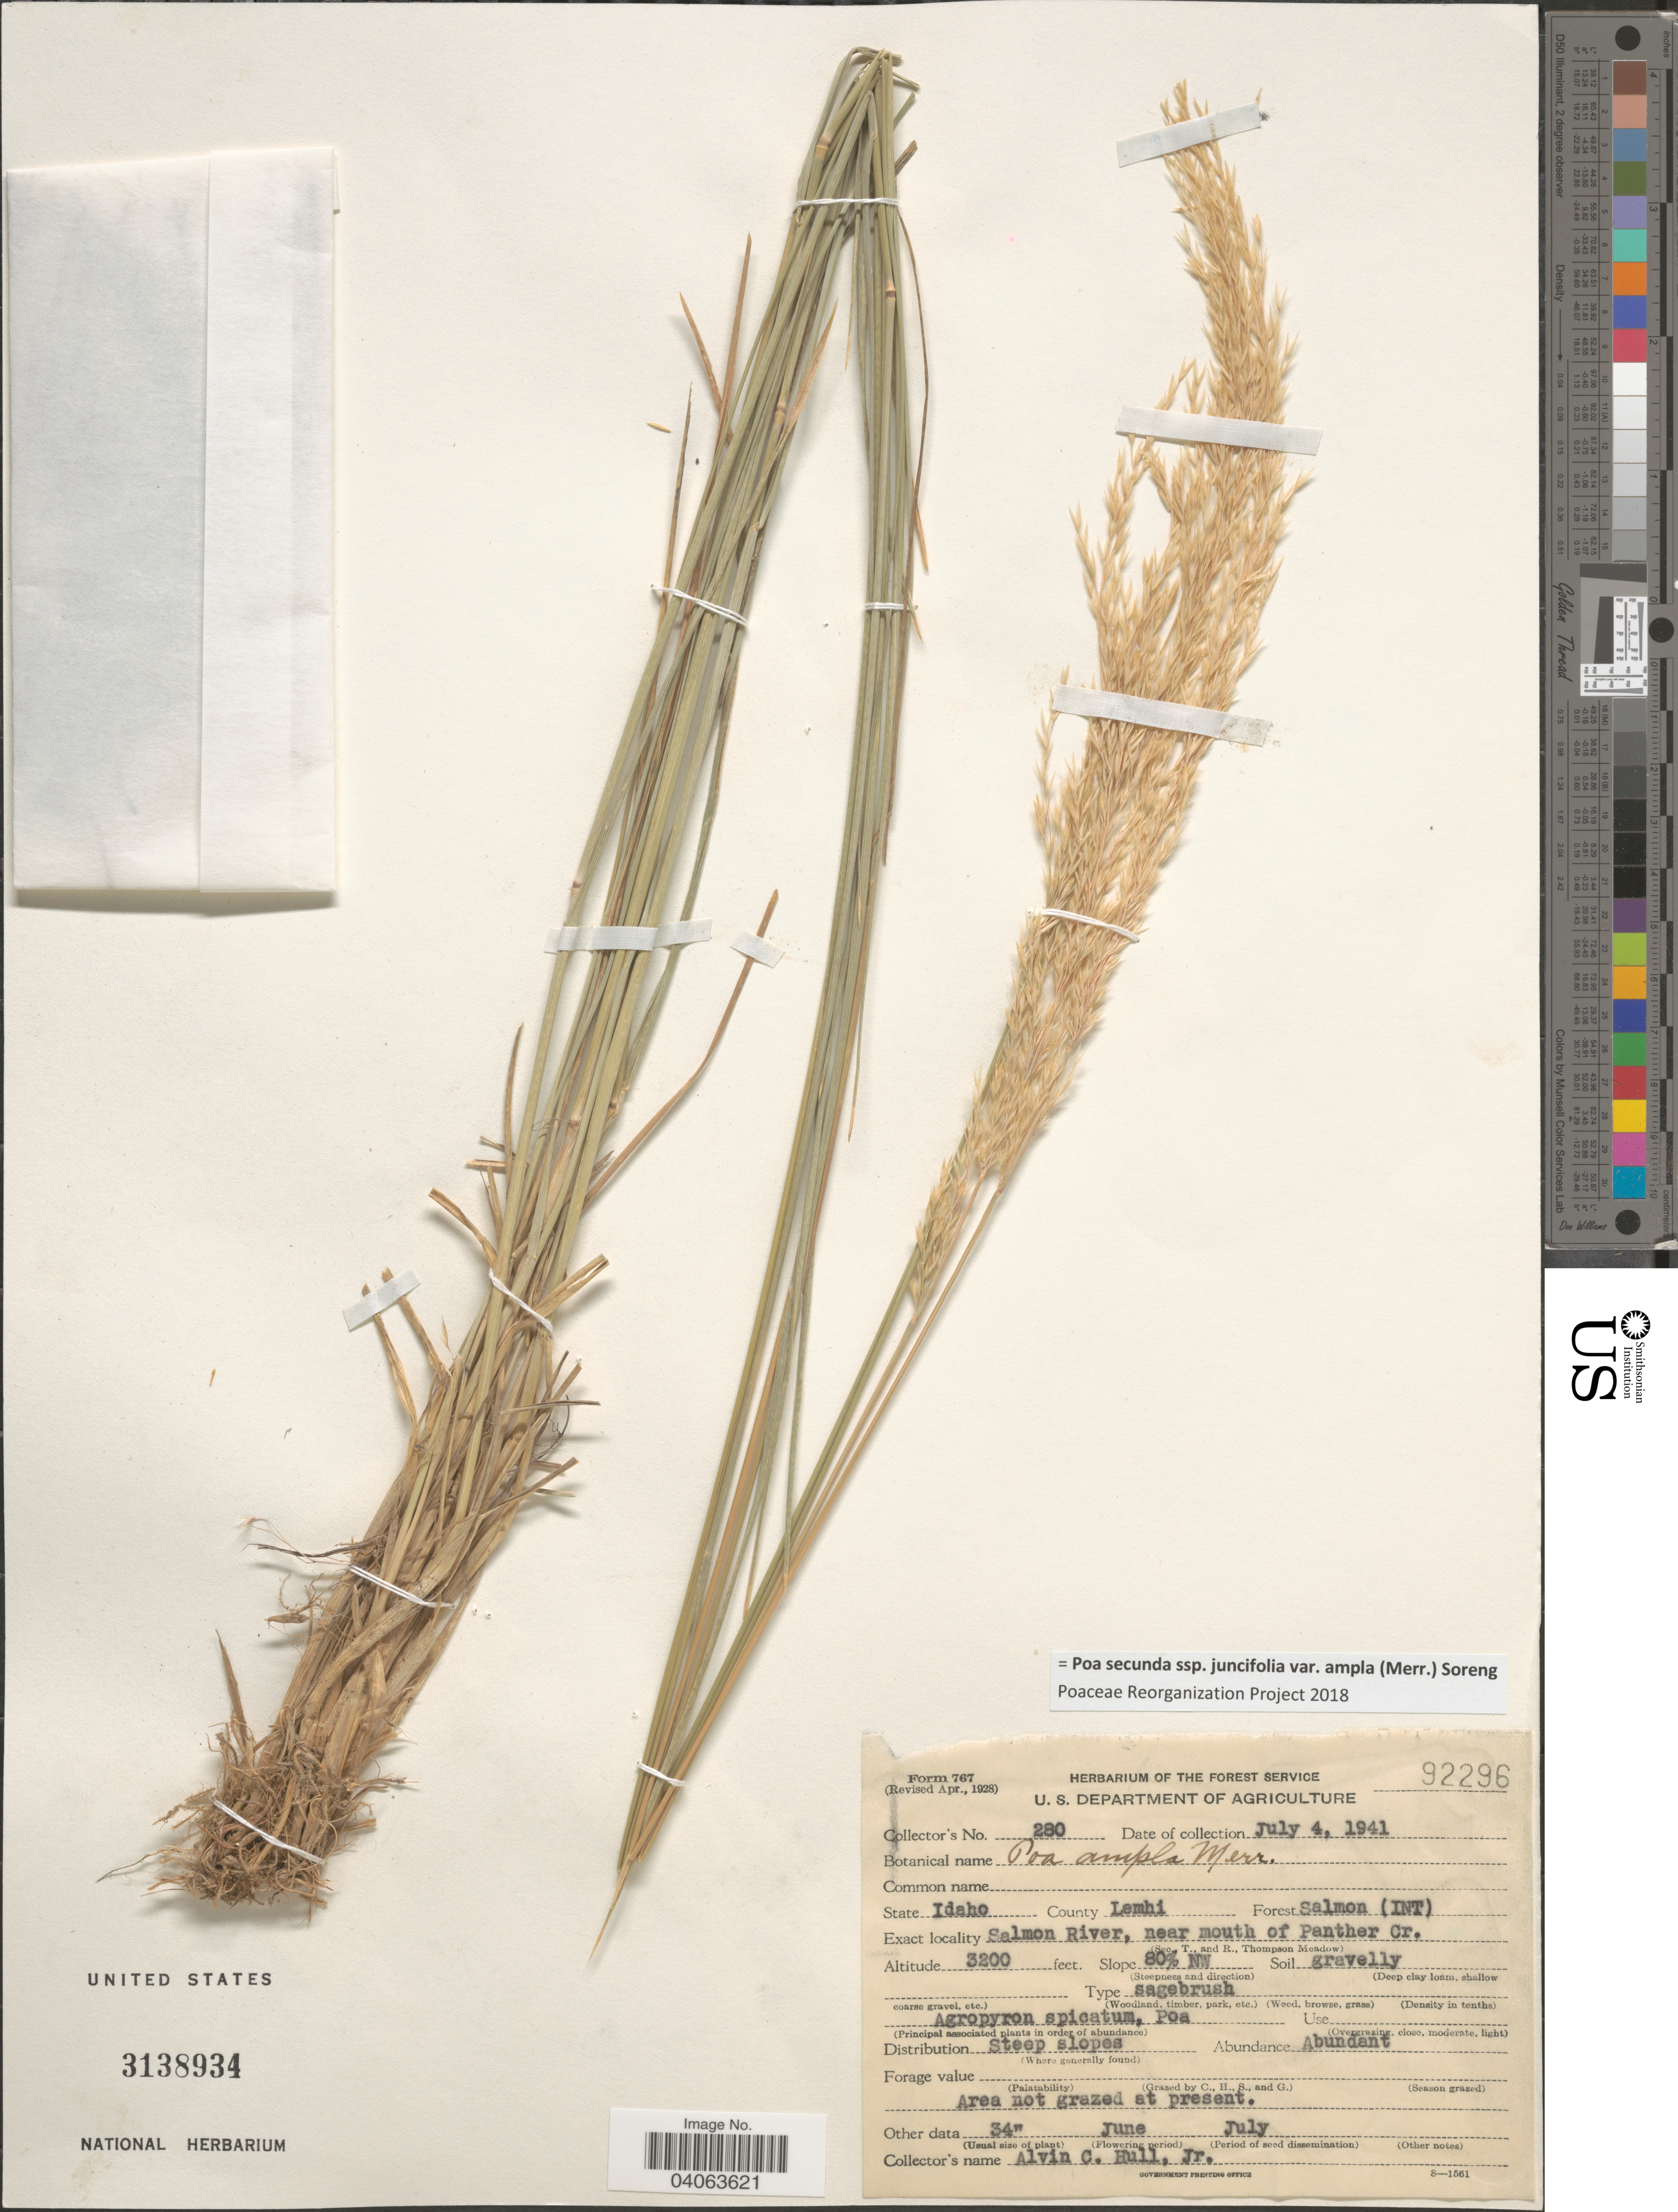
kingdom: Plantae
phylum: Tracheophyta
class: Liliopsida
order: Poales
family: Poaceae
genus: Poa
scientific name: Poa secunda subsp. juncifolia var. ampla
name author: (Merr.) Soreng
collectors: A. Hull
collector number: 280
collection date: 1941-07-04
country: United States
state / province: Idaho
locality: County Lemhi. Forest Salmon (INT) Salmon River, near mouth of Panther Cr. Slope 80% NW.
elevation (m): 975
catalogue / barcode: US 3138934